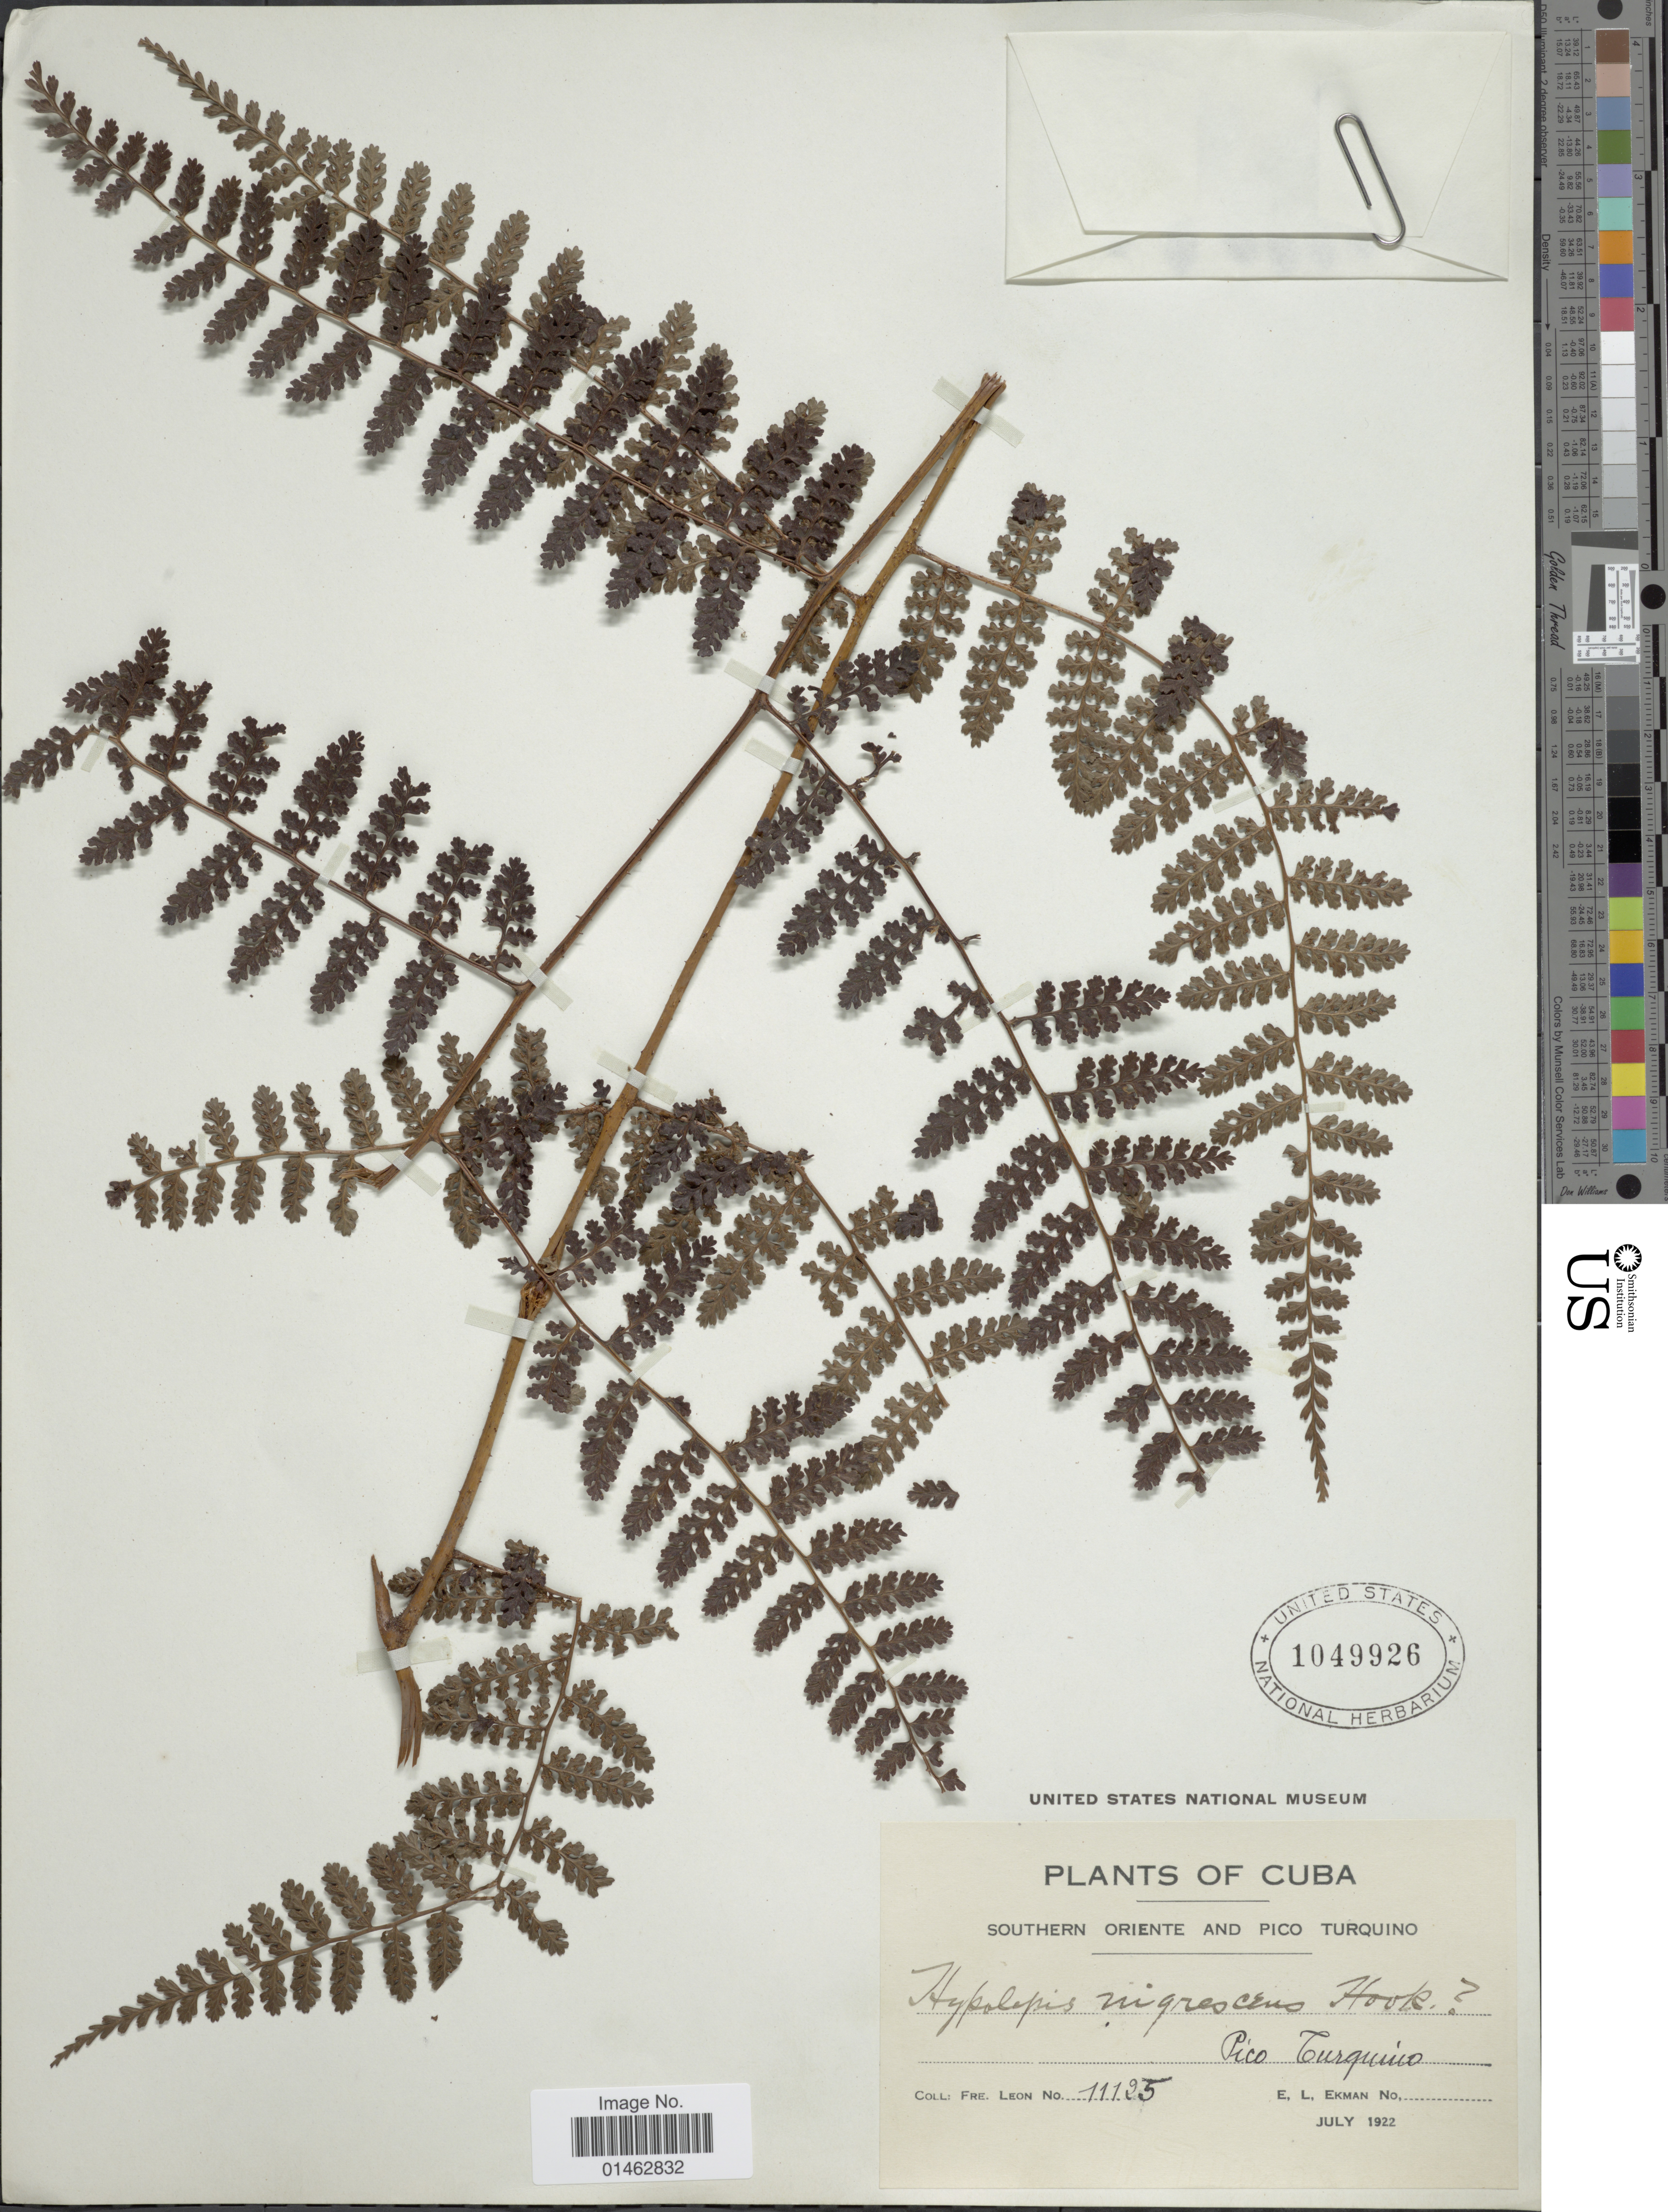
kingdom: Plantae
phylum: Tracheophyta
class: Polypodiopsida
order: Polypodiales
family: Dennstaedtiaceae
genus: Hypolepis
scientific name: Hypolepis nigrescens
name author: Hook.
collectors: F. Leon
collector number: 22236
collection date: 1922-07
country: Cuba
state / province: Oriente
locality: Southern Oriente and Pico Turquino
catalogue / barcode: US 1049926